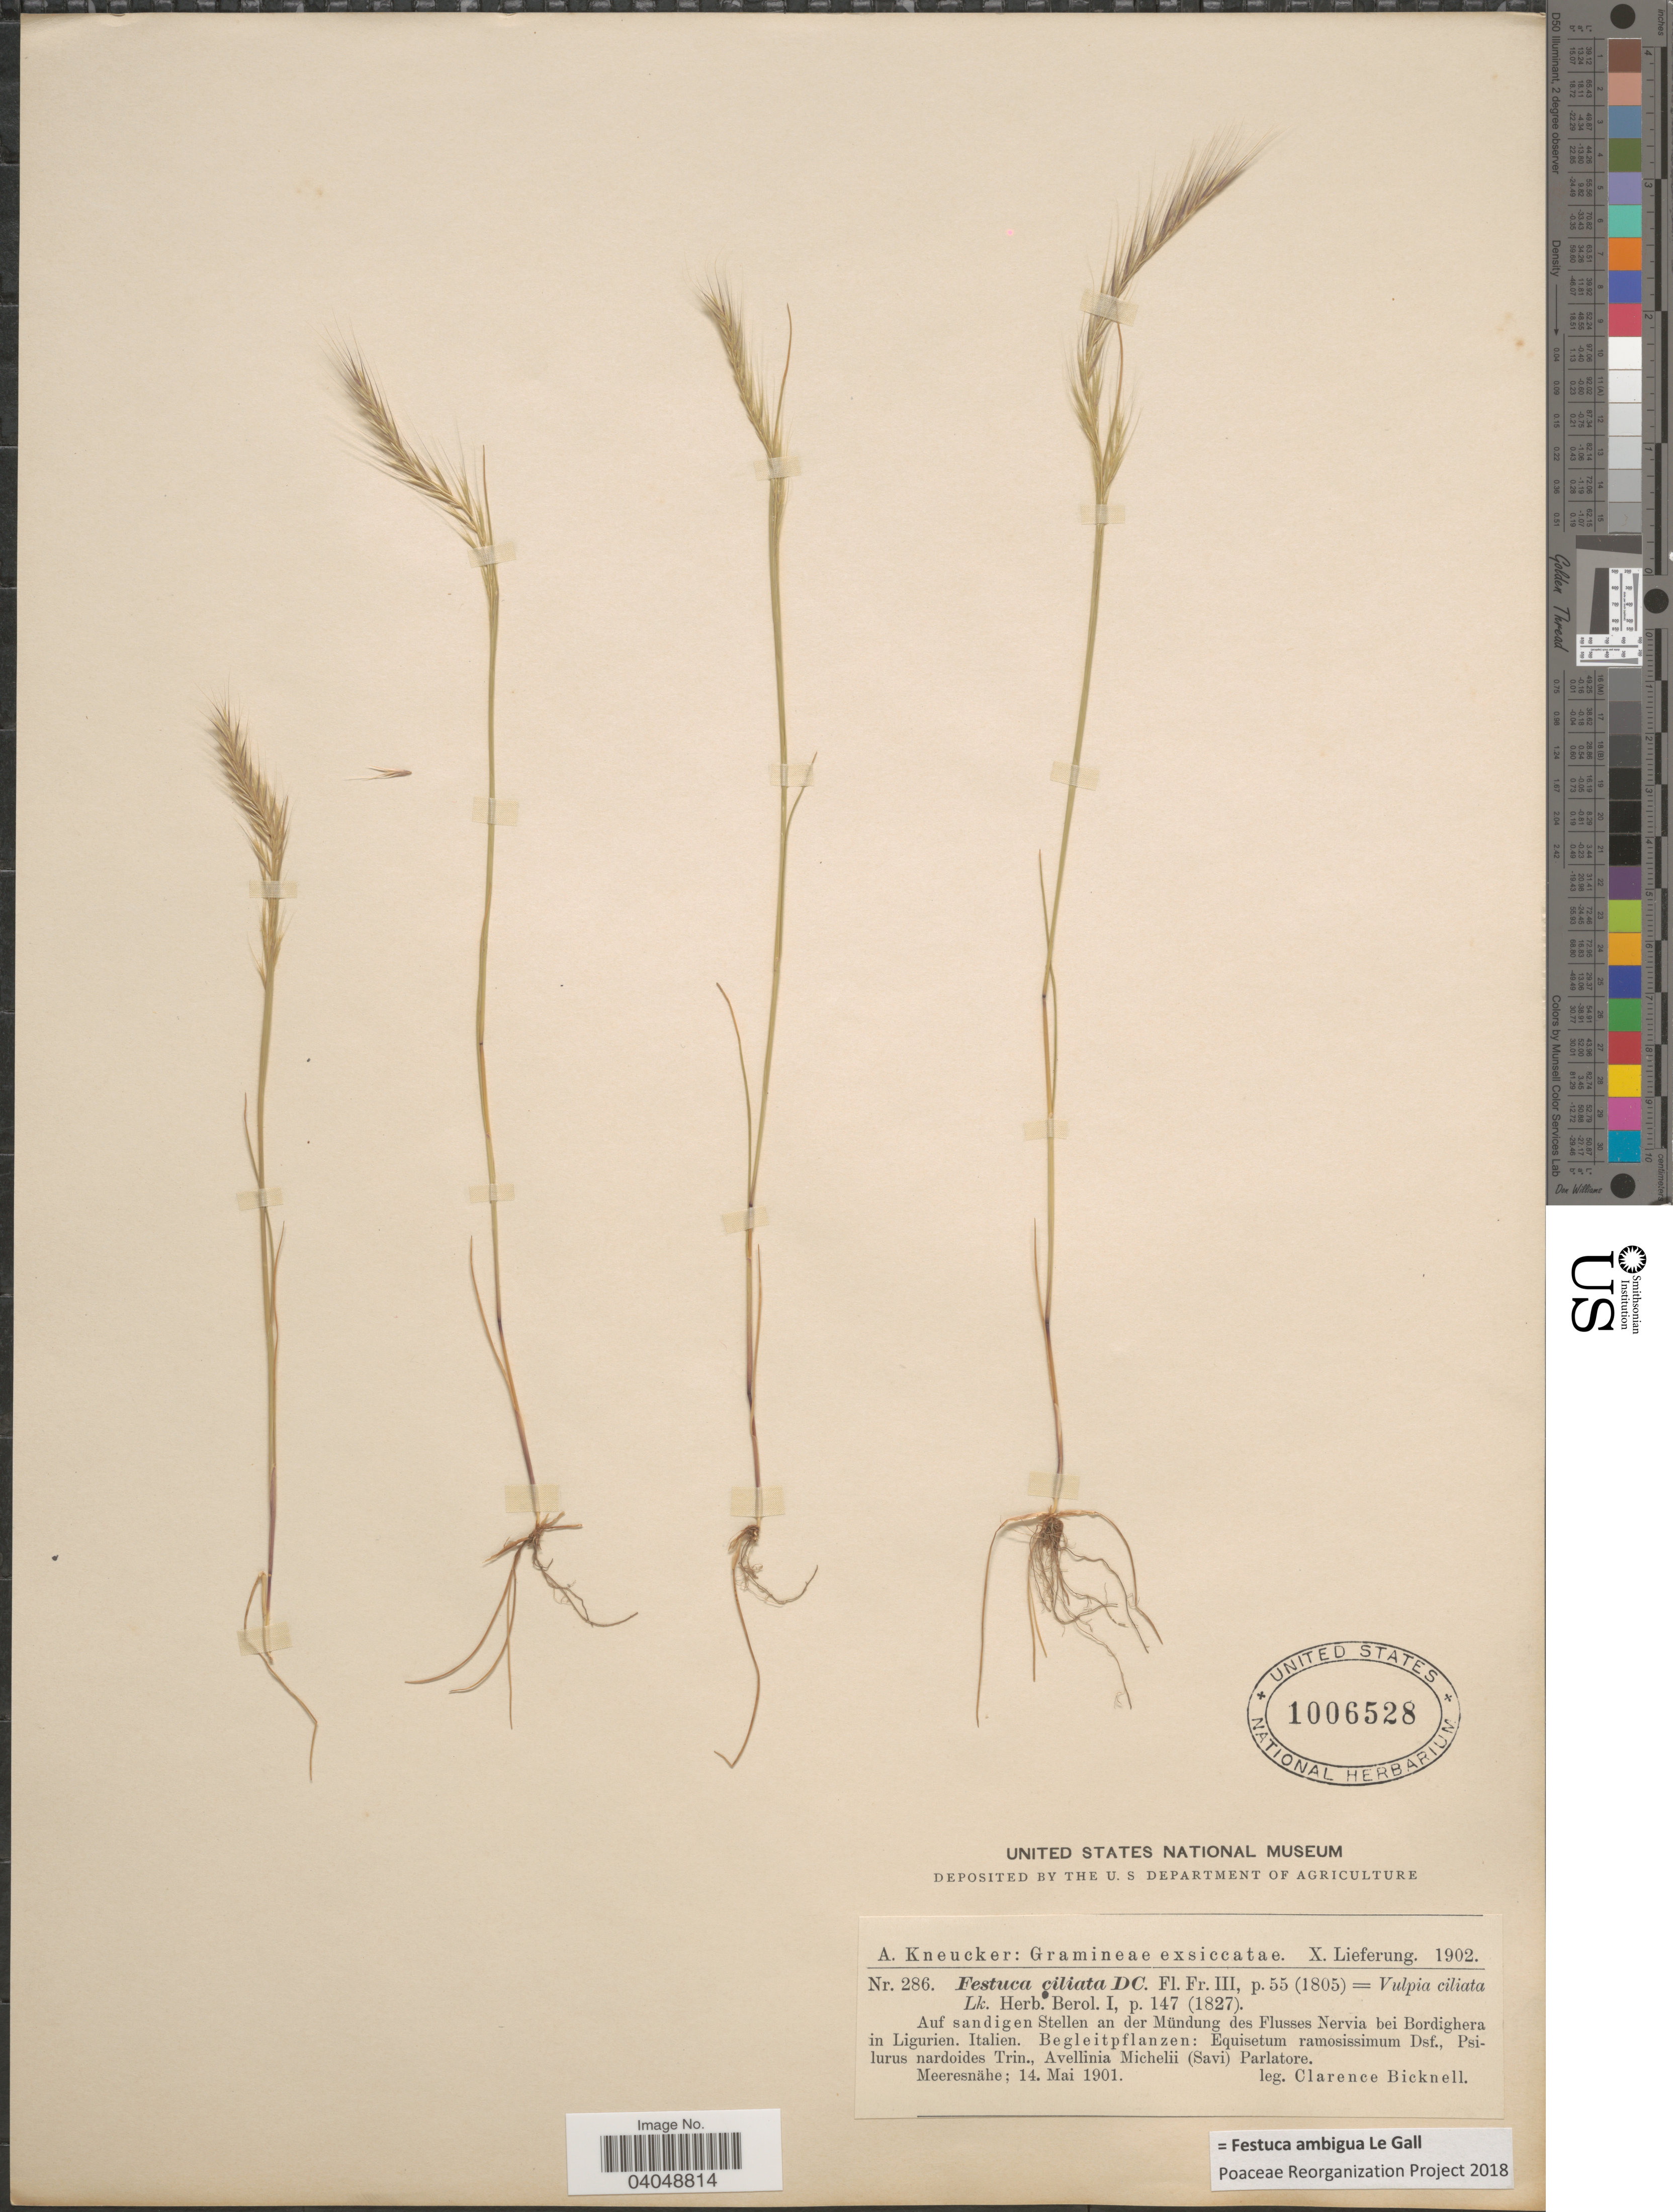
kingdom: Plantae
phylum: Tracheophyta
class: Liliopsida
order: Poales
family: Poaceae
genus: Festuca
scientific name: Festuca ambigua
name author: Le Gall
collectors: C. Bicknell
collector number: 286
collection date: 1901-05-14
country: Italy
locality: Auf sandigen Stellen an der Mündung des Flusses Nervia bei Bordighera in Ligurien.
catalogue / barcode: US 1006528